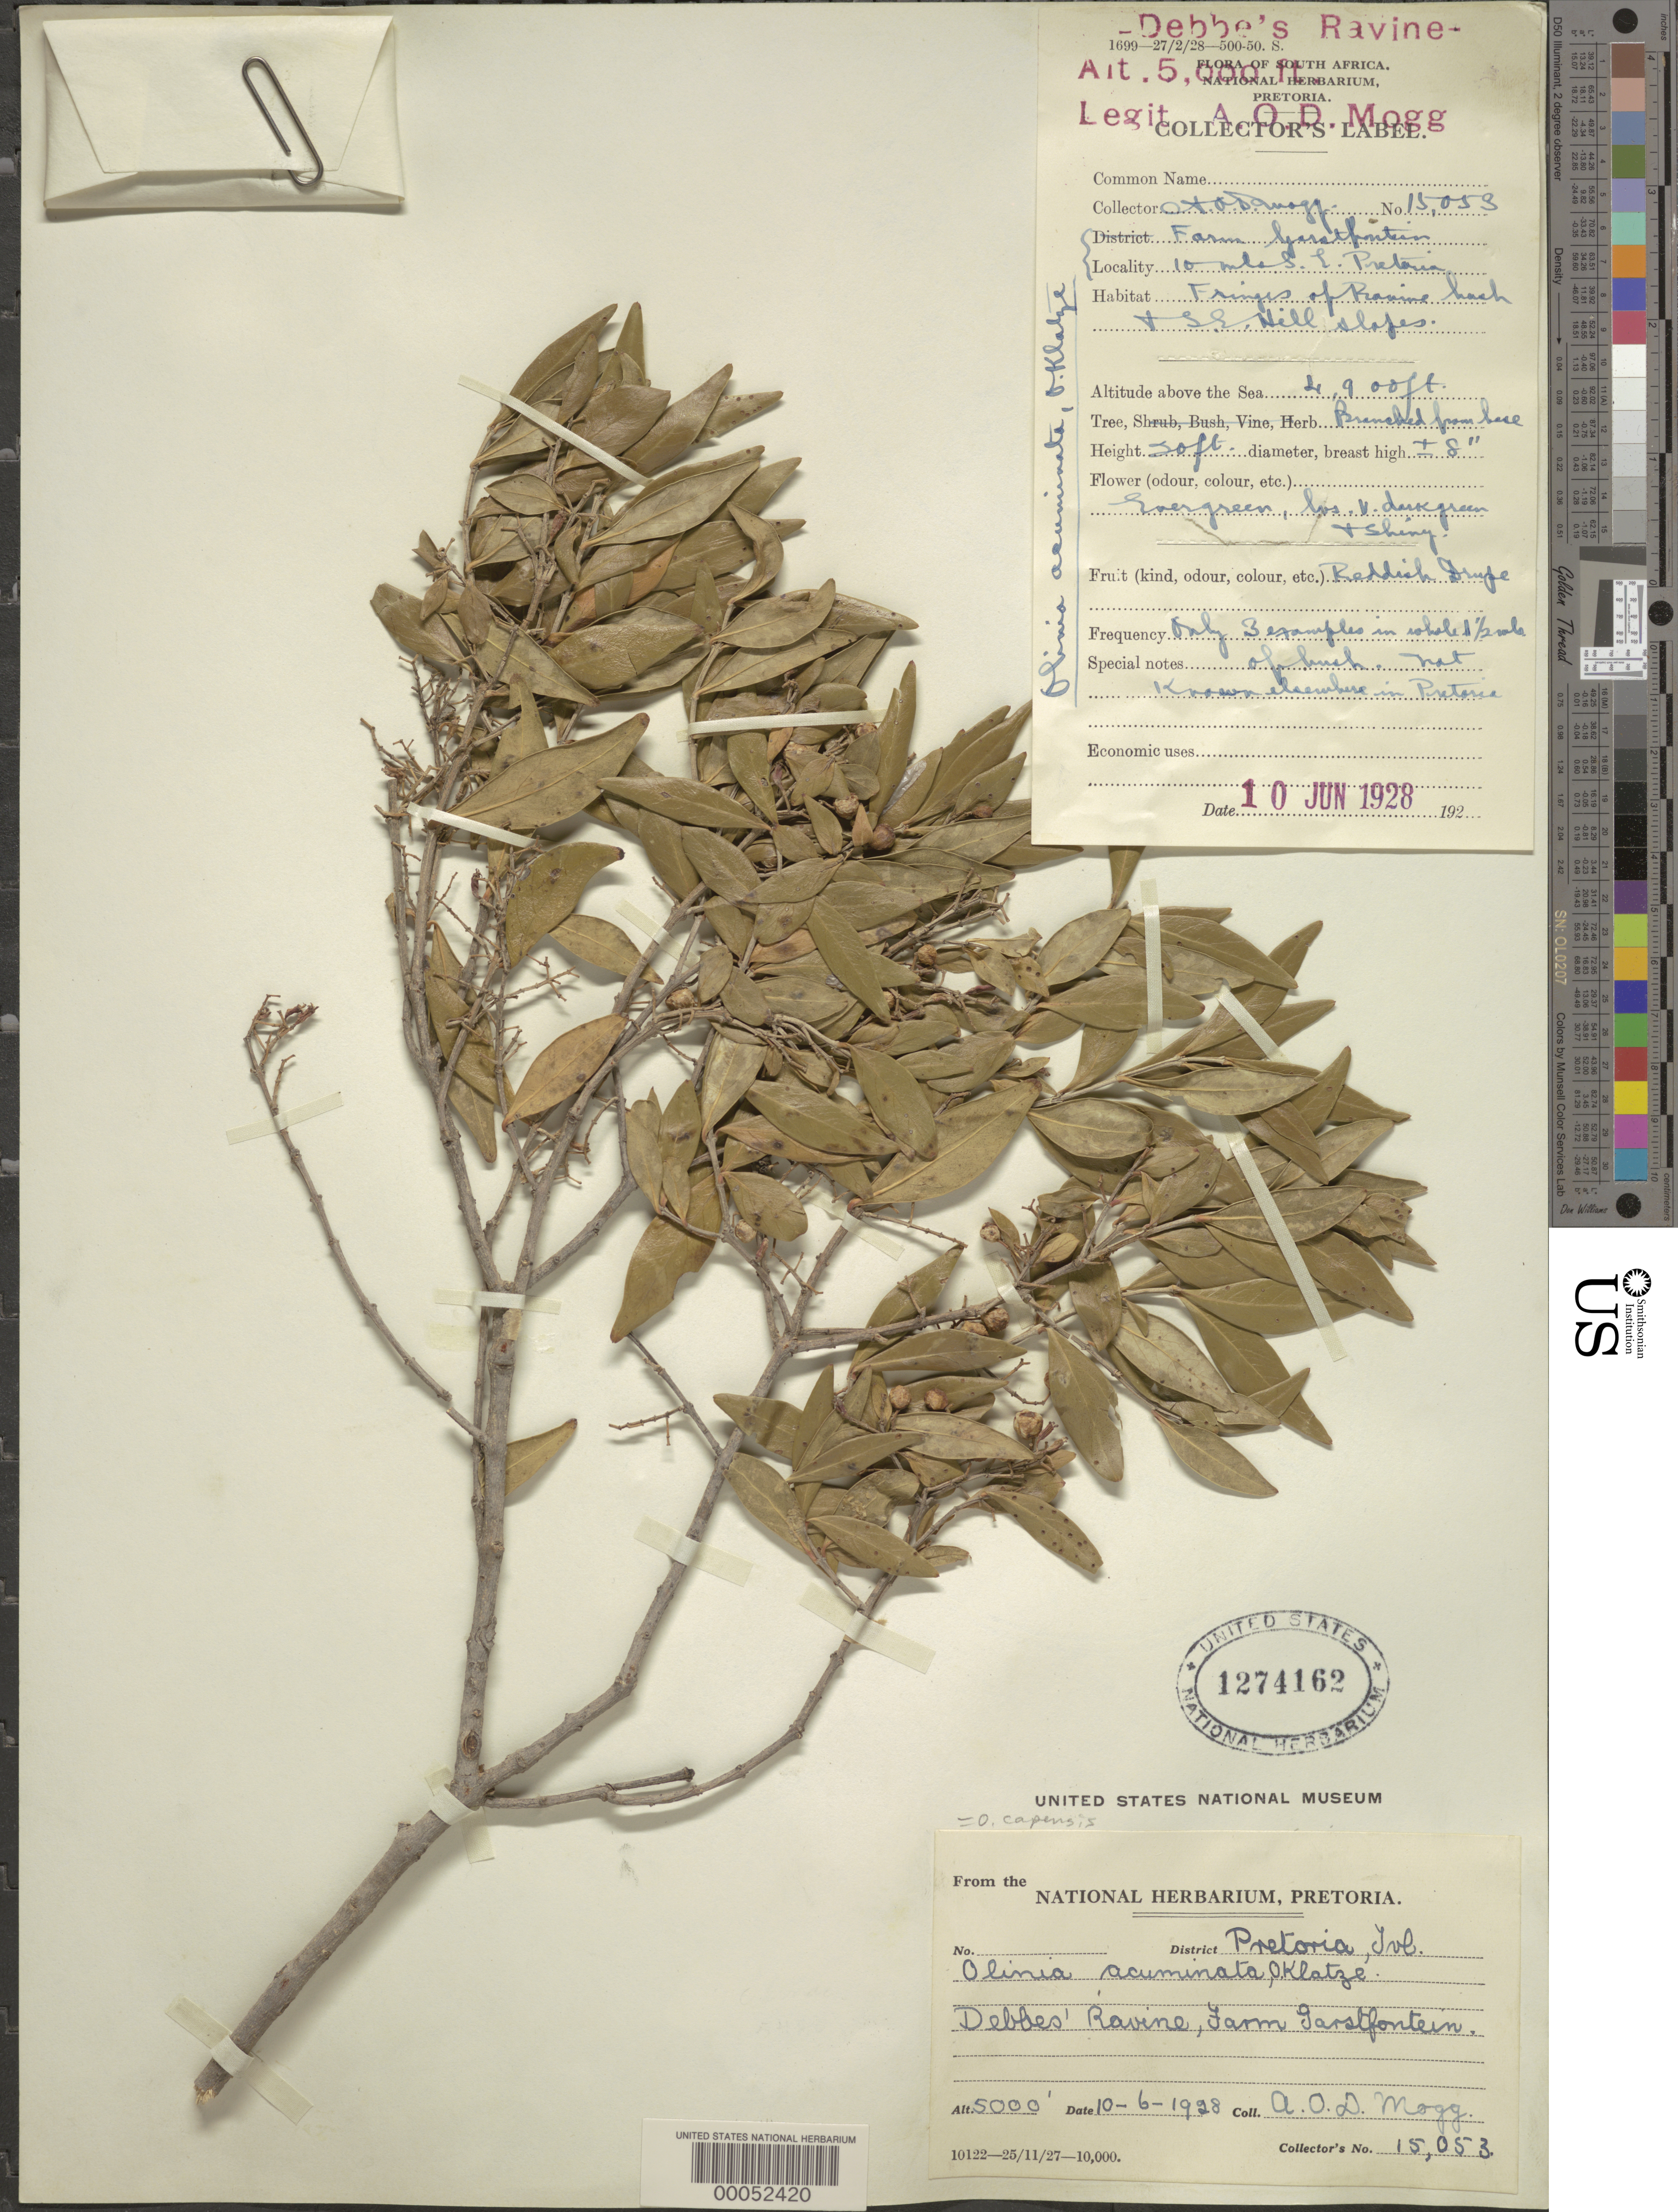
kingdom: Plantae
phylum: Tracheophyta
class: Magnoliopsida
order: Myrtales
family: Penaeaceae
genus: Olinia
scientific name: Olinia acuminata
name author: Klotzsch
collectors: A. O. Mogg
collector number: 15053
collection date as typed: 10 Jun 1928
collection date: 1928-06-10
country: South Africa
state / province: Gauteng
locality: Debbes' ravine, 10 mi se of pretoria, fringes of ravine, se hill slopes. Transvaal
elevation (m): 1524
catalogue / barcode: US 1274162